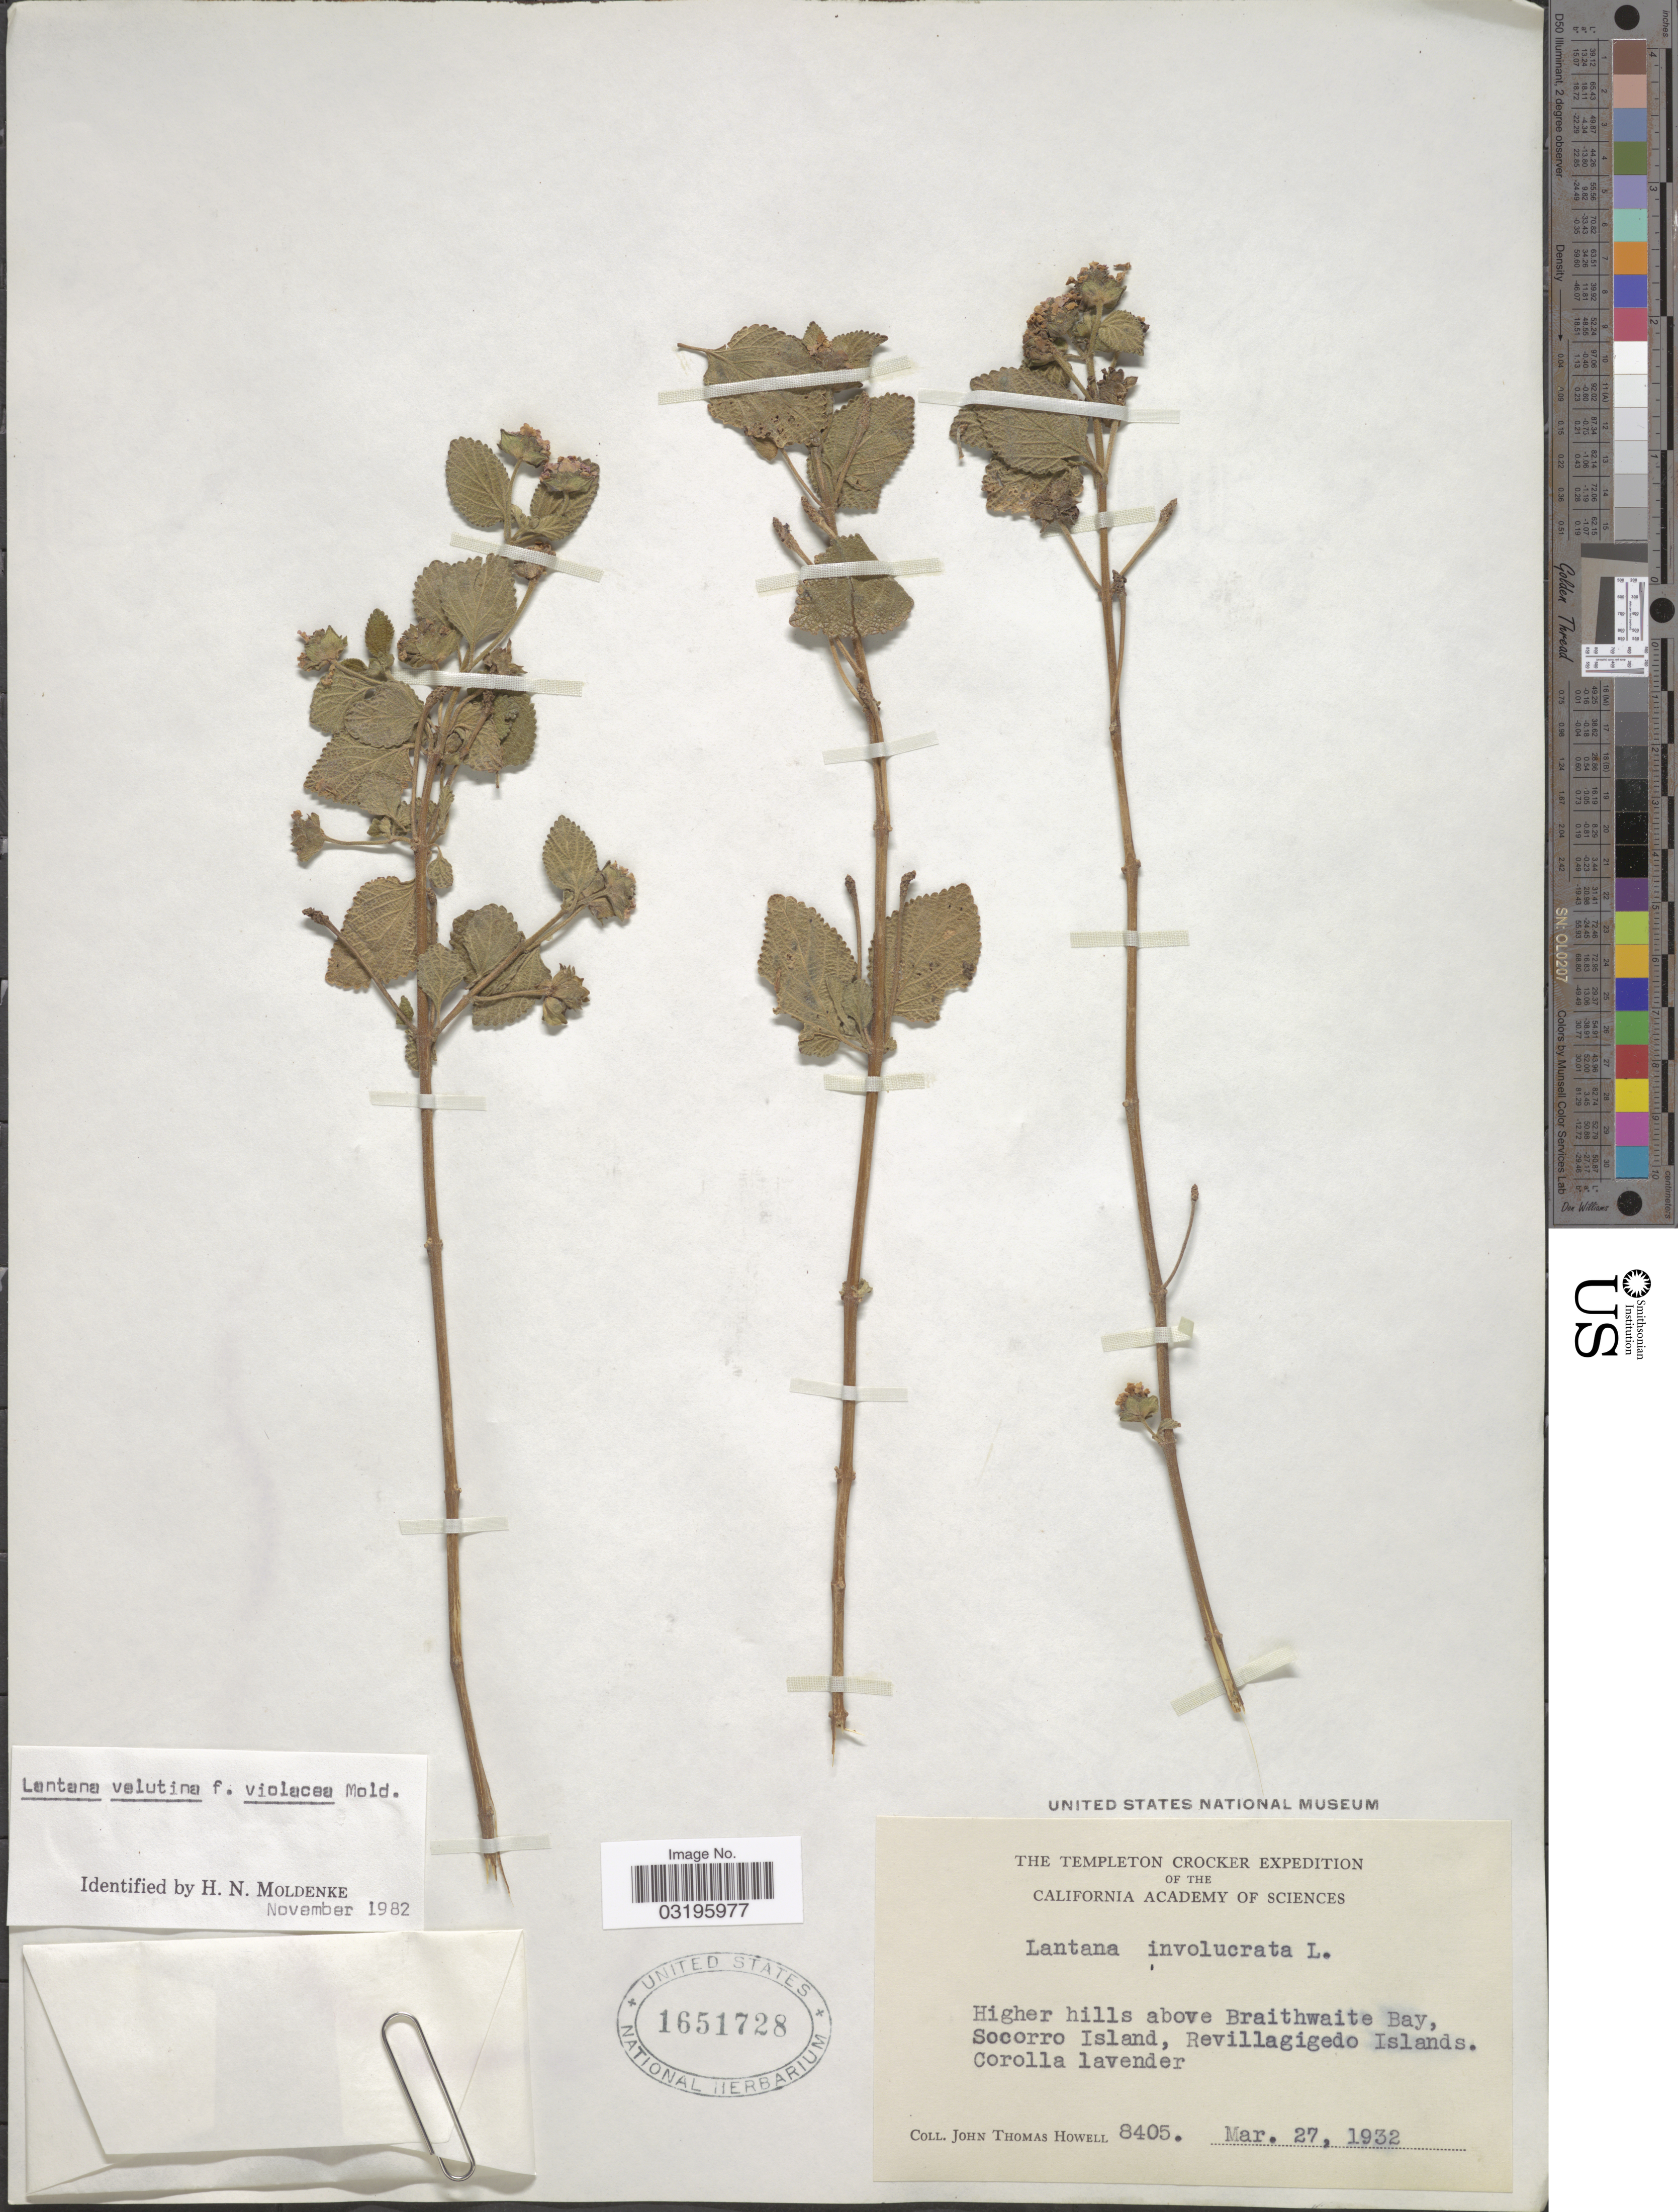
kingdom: Plantae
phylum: Tracheophyta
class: Magnoliopsida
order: Lamiales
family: Verbenaceae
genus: Lantana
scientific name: Lantana velutina f. violacea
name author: Moldenke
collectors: J. T. Howell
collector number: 8405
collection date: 1932-03-27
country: Mexico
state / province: Colima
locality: Higher hills above Braithwaite Bay, Socorro Island, Revillagigedo Islands.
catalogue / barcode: US 1651728